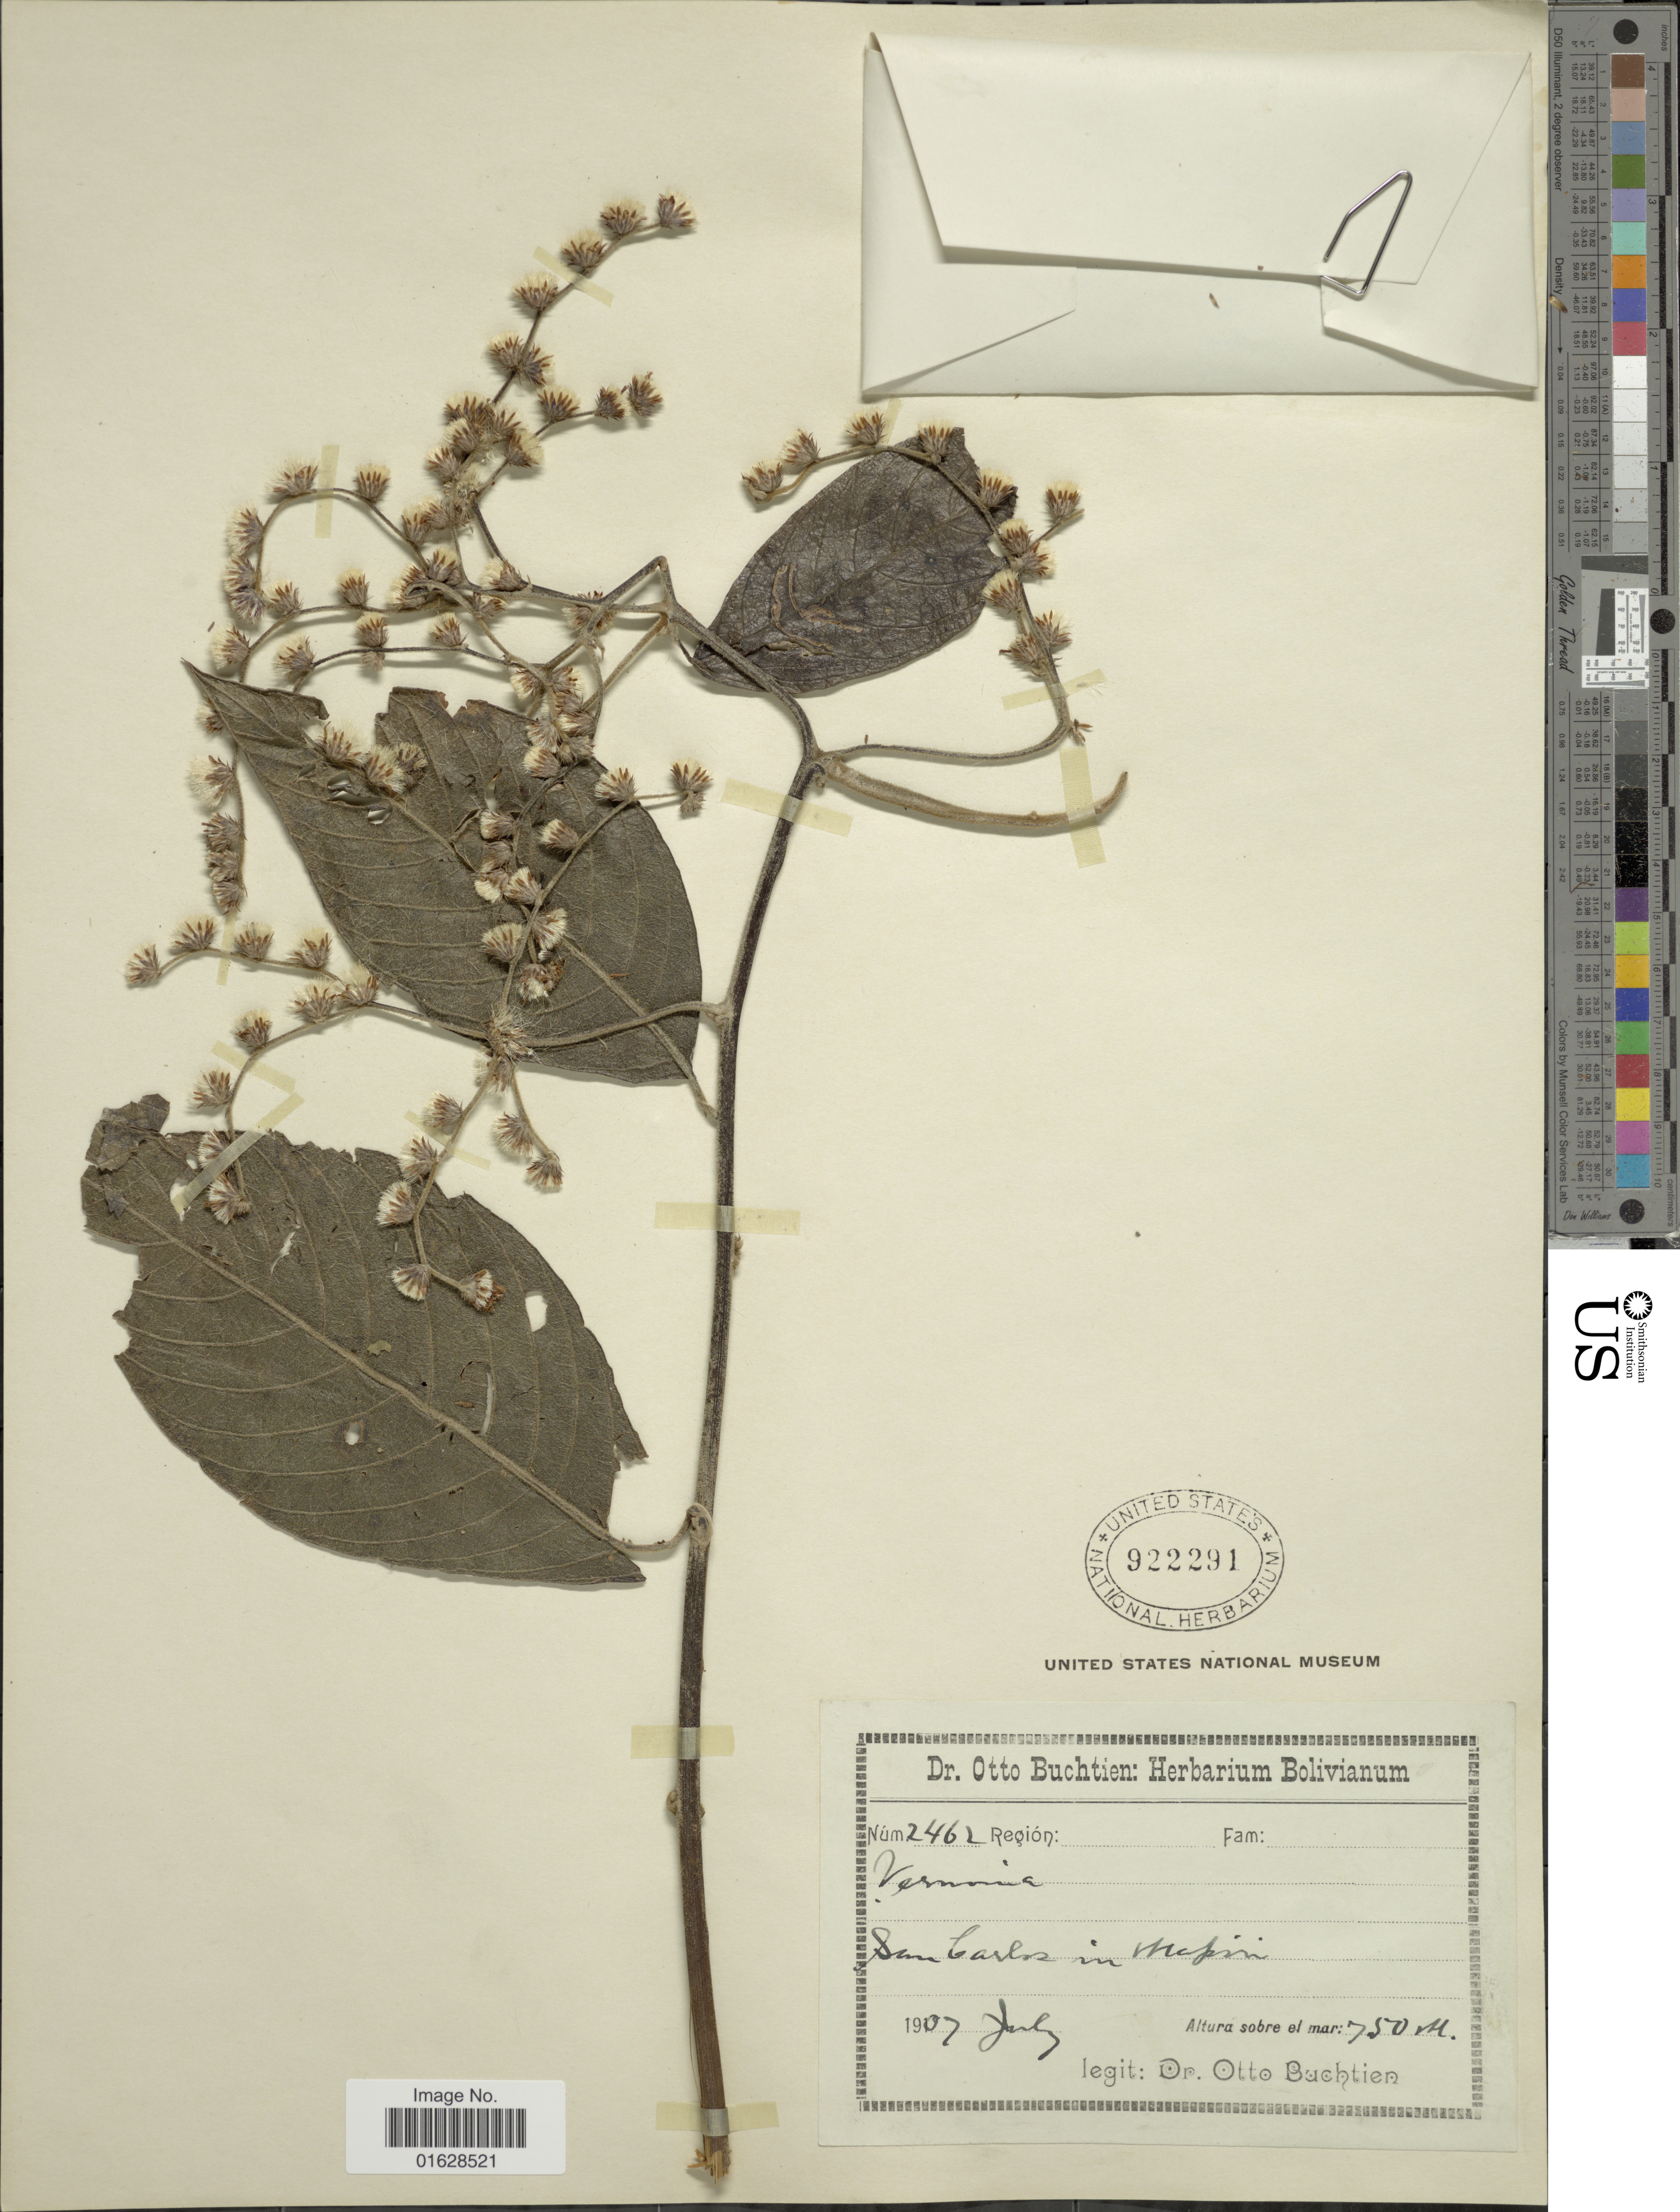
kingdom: Plantae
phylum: Tracheophyta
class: Magnoliopsida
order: Asterales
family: Asteraceae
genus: Lepidaploa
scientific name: Lepidaploa canescens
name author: (Kunth) H. Rob.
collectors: O. Buchtien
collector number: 2462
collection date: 1907-07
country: Bolivia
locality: Bolivianum. San Carlos in Mapiri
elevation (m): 750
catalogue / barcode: US 922291